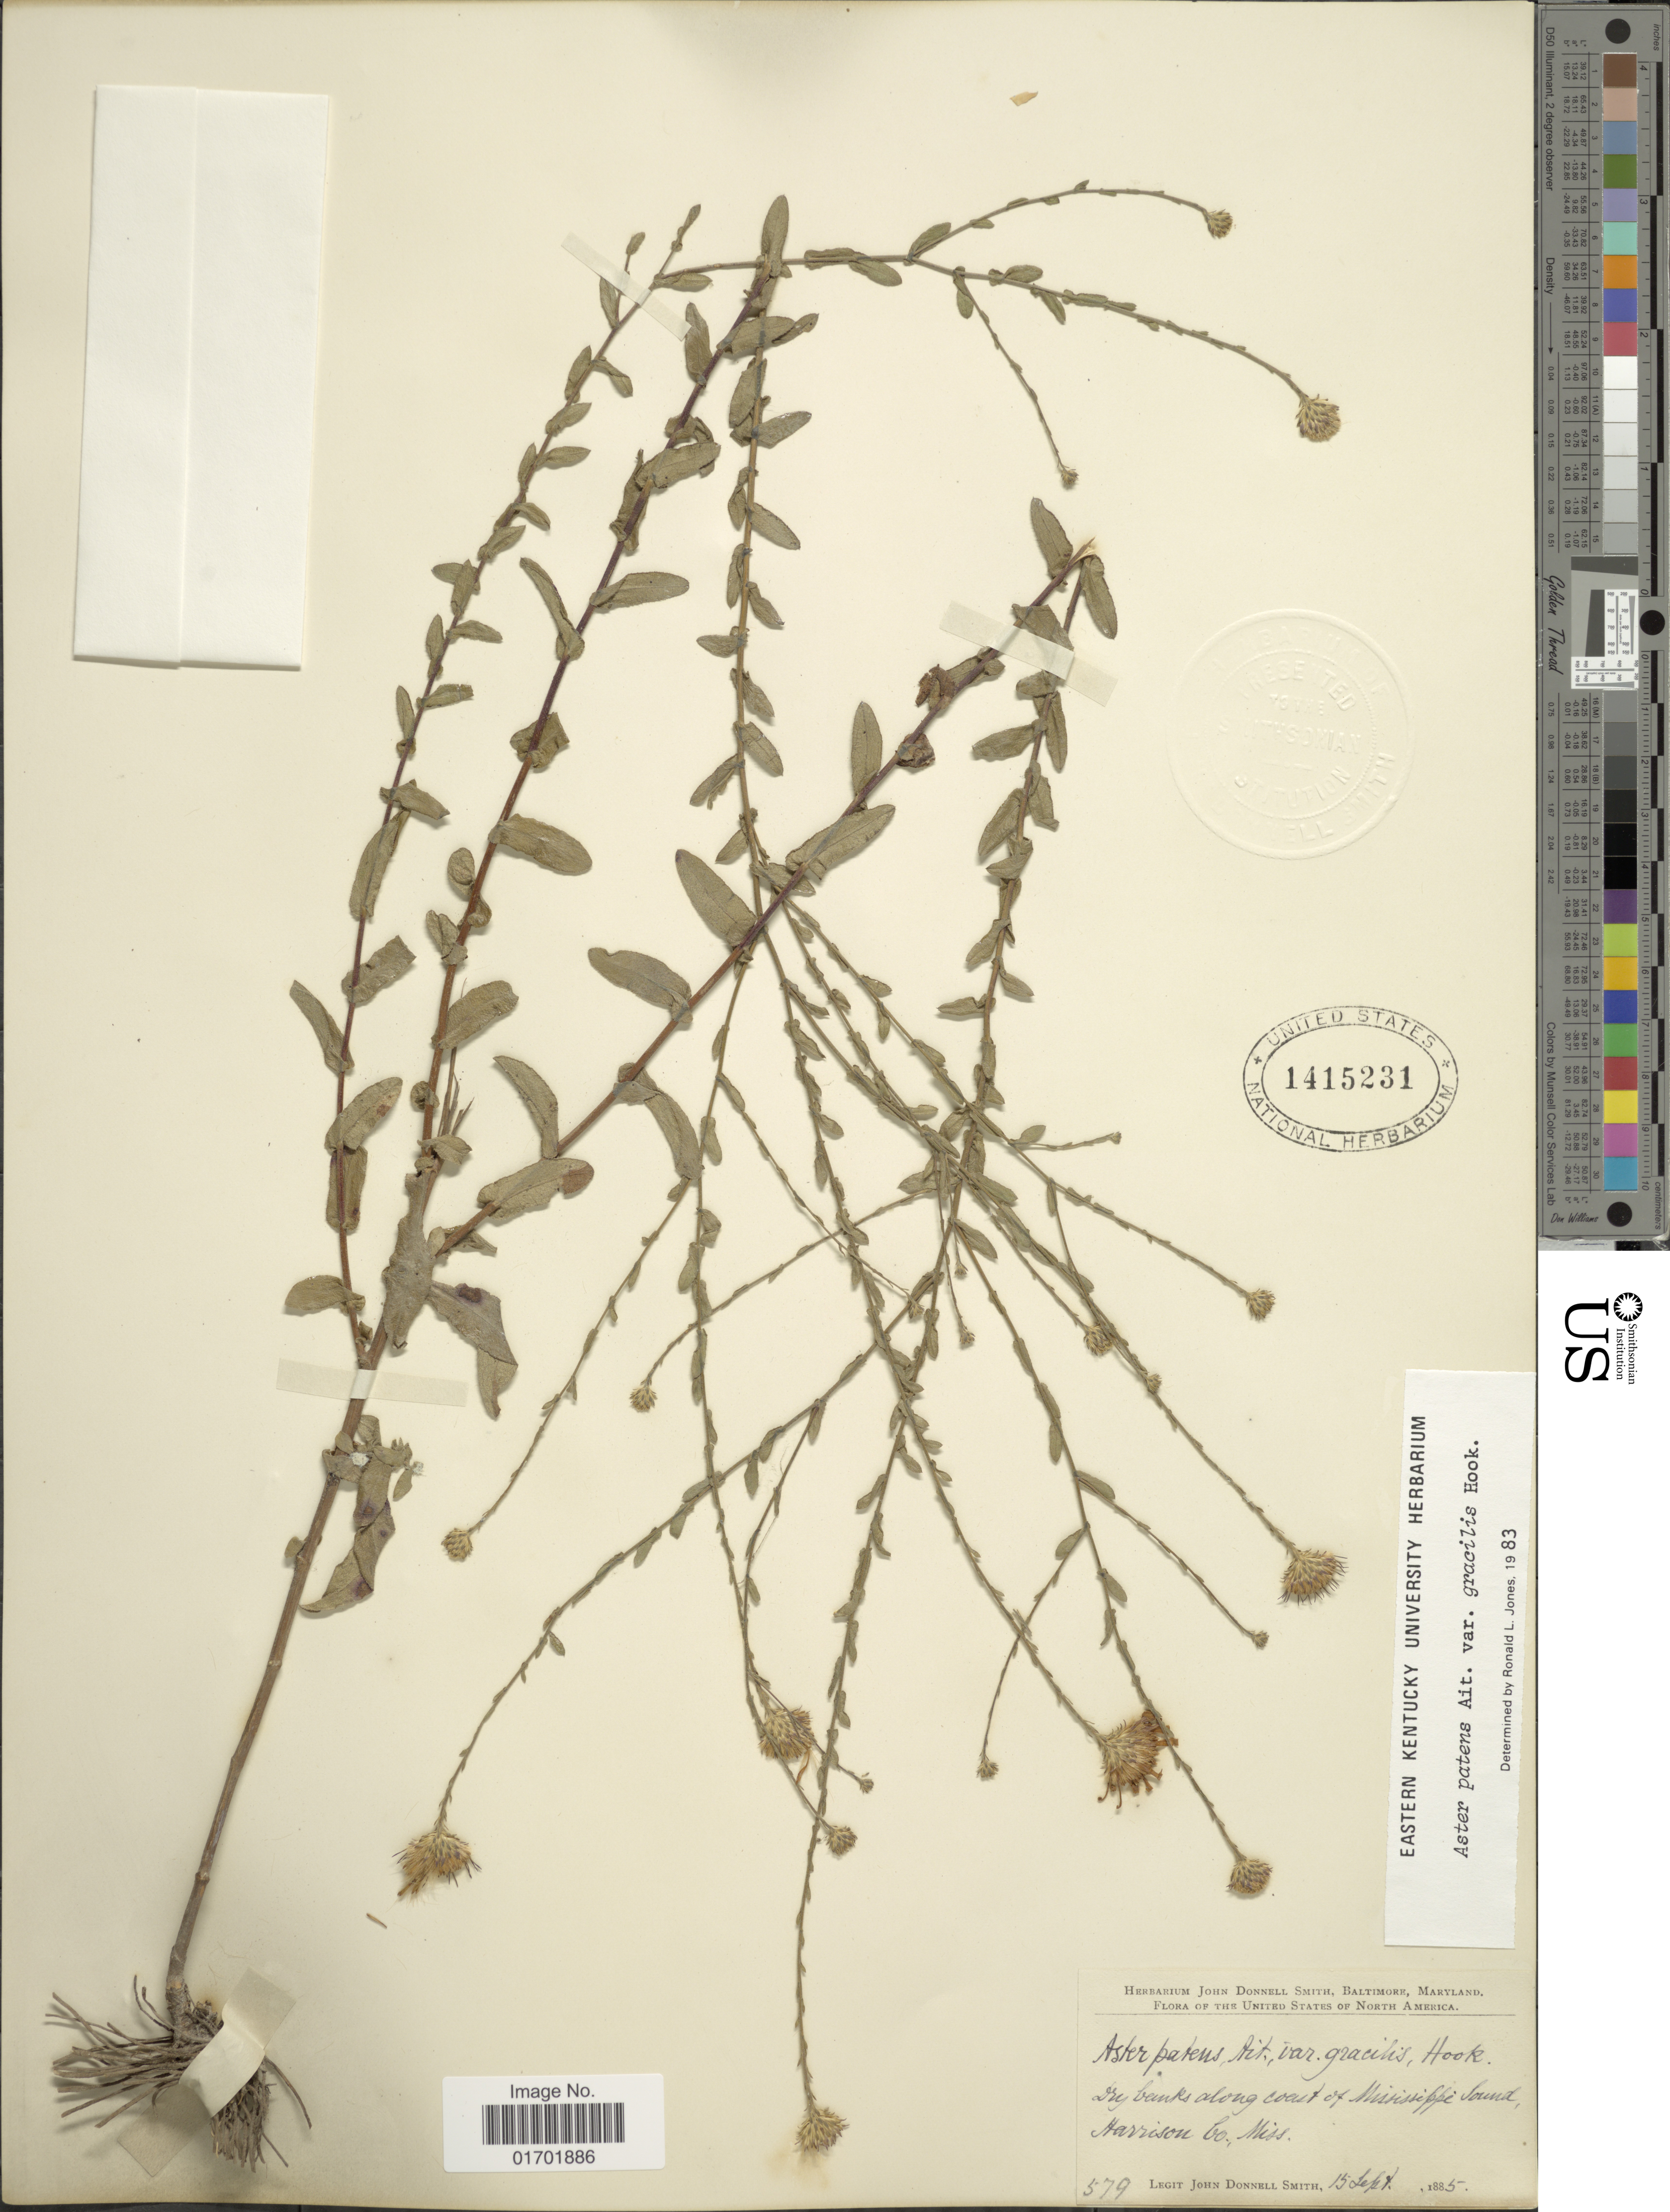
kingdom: Plantae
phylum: Tracheophyta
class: Magnoliopsida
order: Asterales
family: Asteraceae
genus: Symphyotrichum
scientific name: Symphyotrichum patens var. gracile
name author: (Hook.) G.L. Nesom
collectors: J. Donnell Smith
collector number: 579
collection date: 1885-09-15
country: United States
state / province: Mississippi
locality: Along coast of Mississippi Pound, Harrison Co.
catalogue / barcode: US 1415231